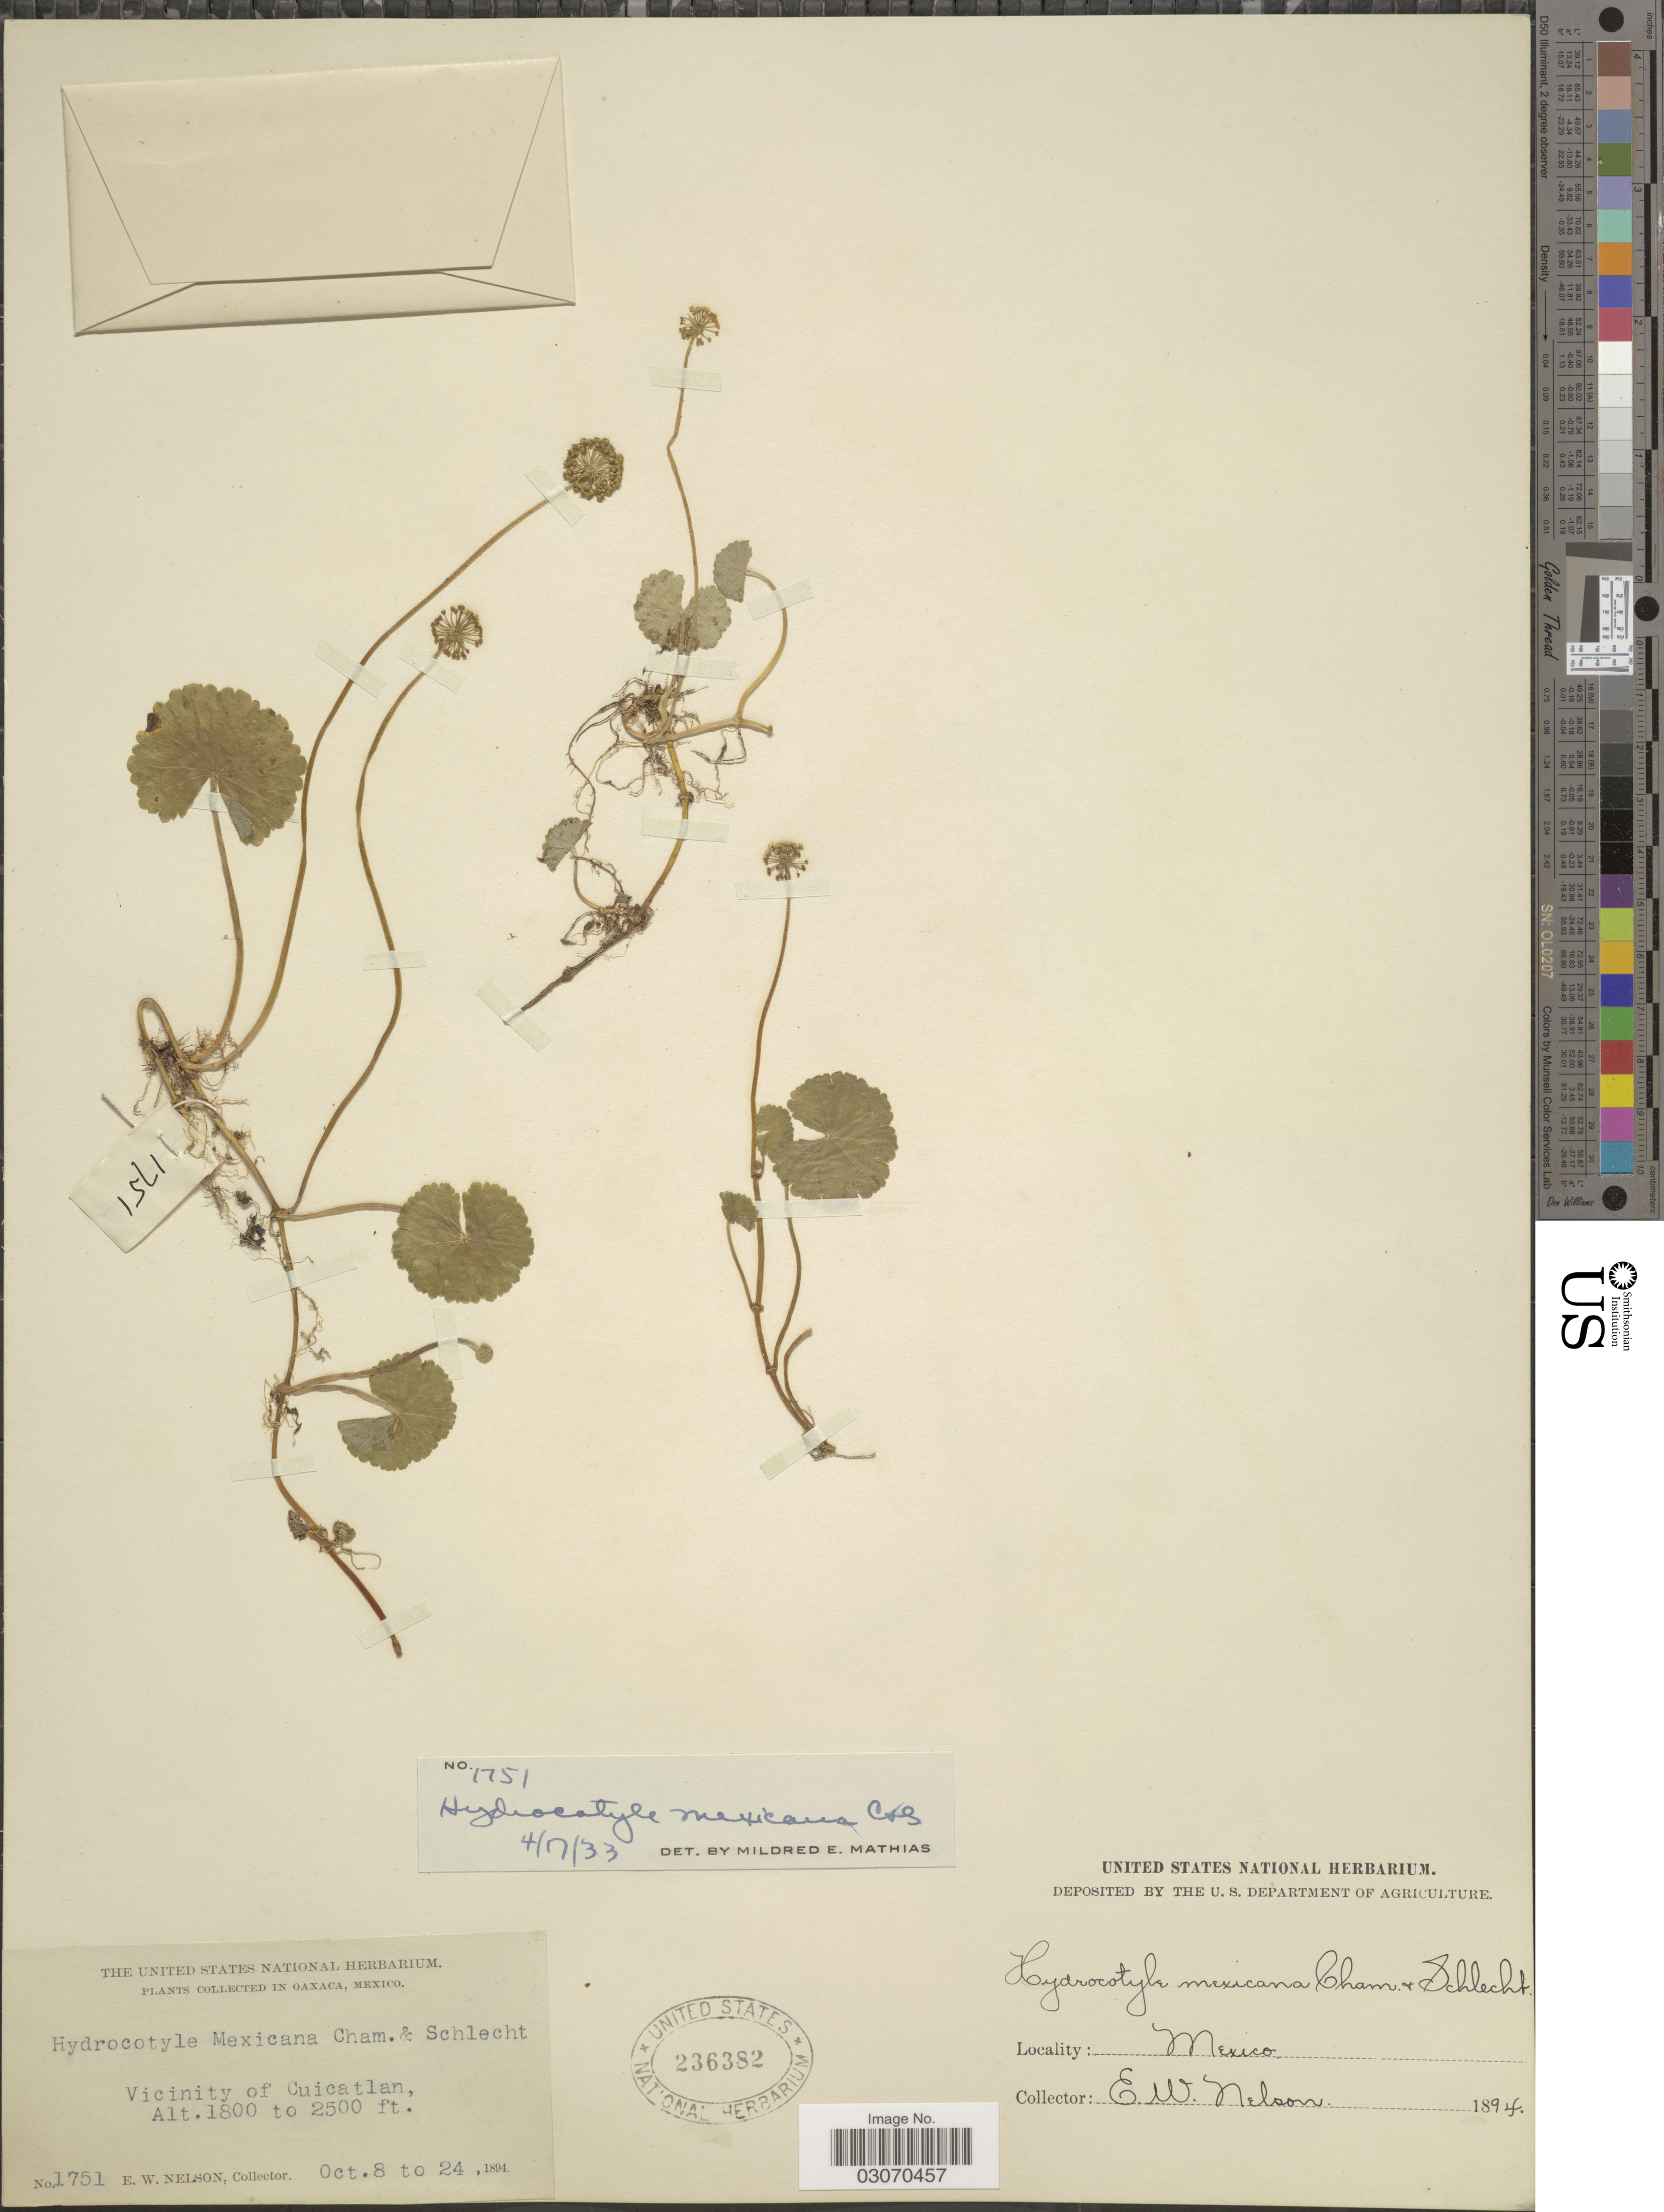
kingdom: Plantae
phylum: Tracheophyta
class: Magnoliopsida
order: Apiales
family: Araliaceae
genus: Hydrocotyle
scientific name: Hydrocotyle mexicana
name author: Schltdl. & Cham.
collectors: E. W. Nelson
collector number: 1751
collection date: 1894-10-08/1894-10-24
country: Mexico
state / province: Oaxaca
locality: Vicinity of Cuicatlan.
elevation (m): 549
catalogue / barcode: US 236382